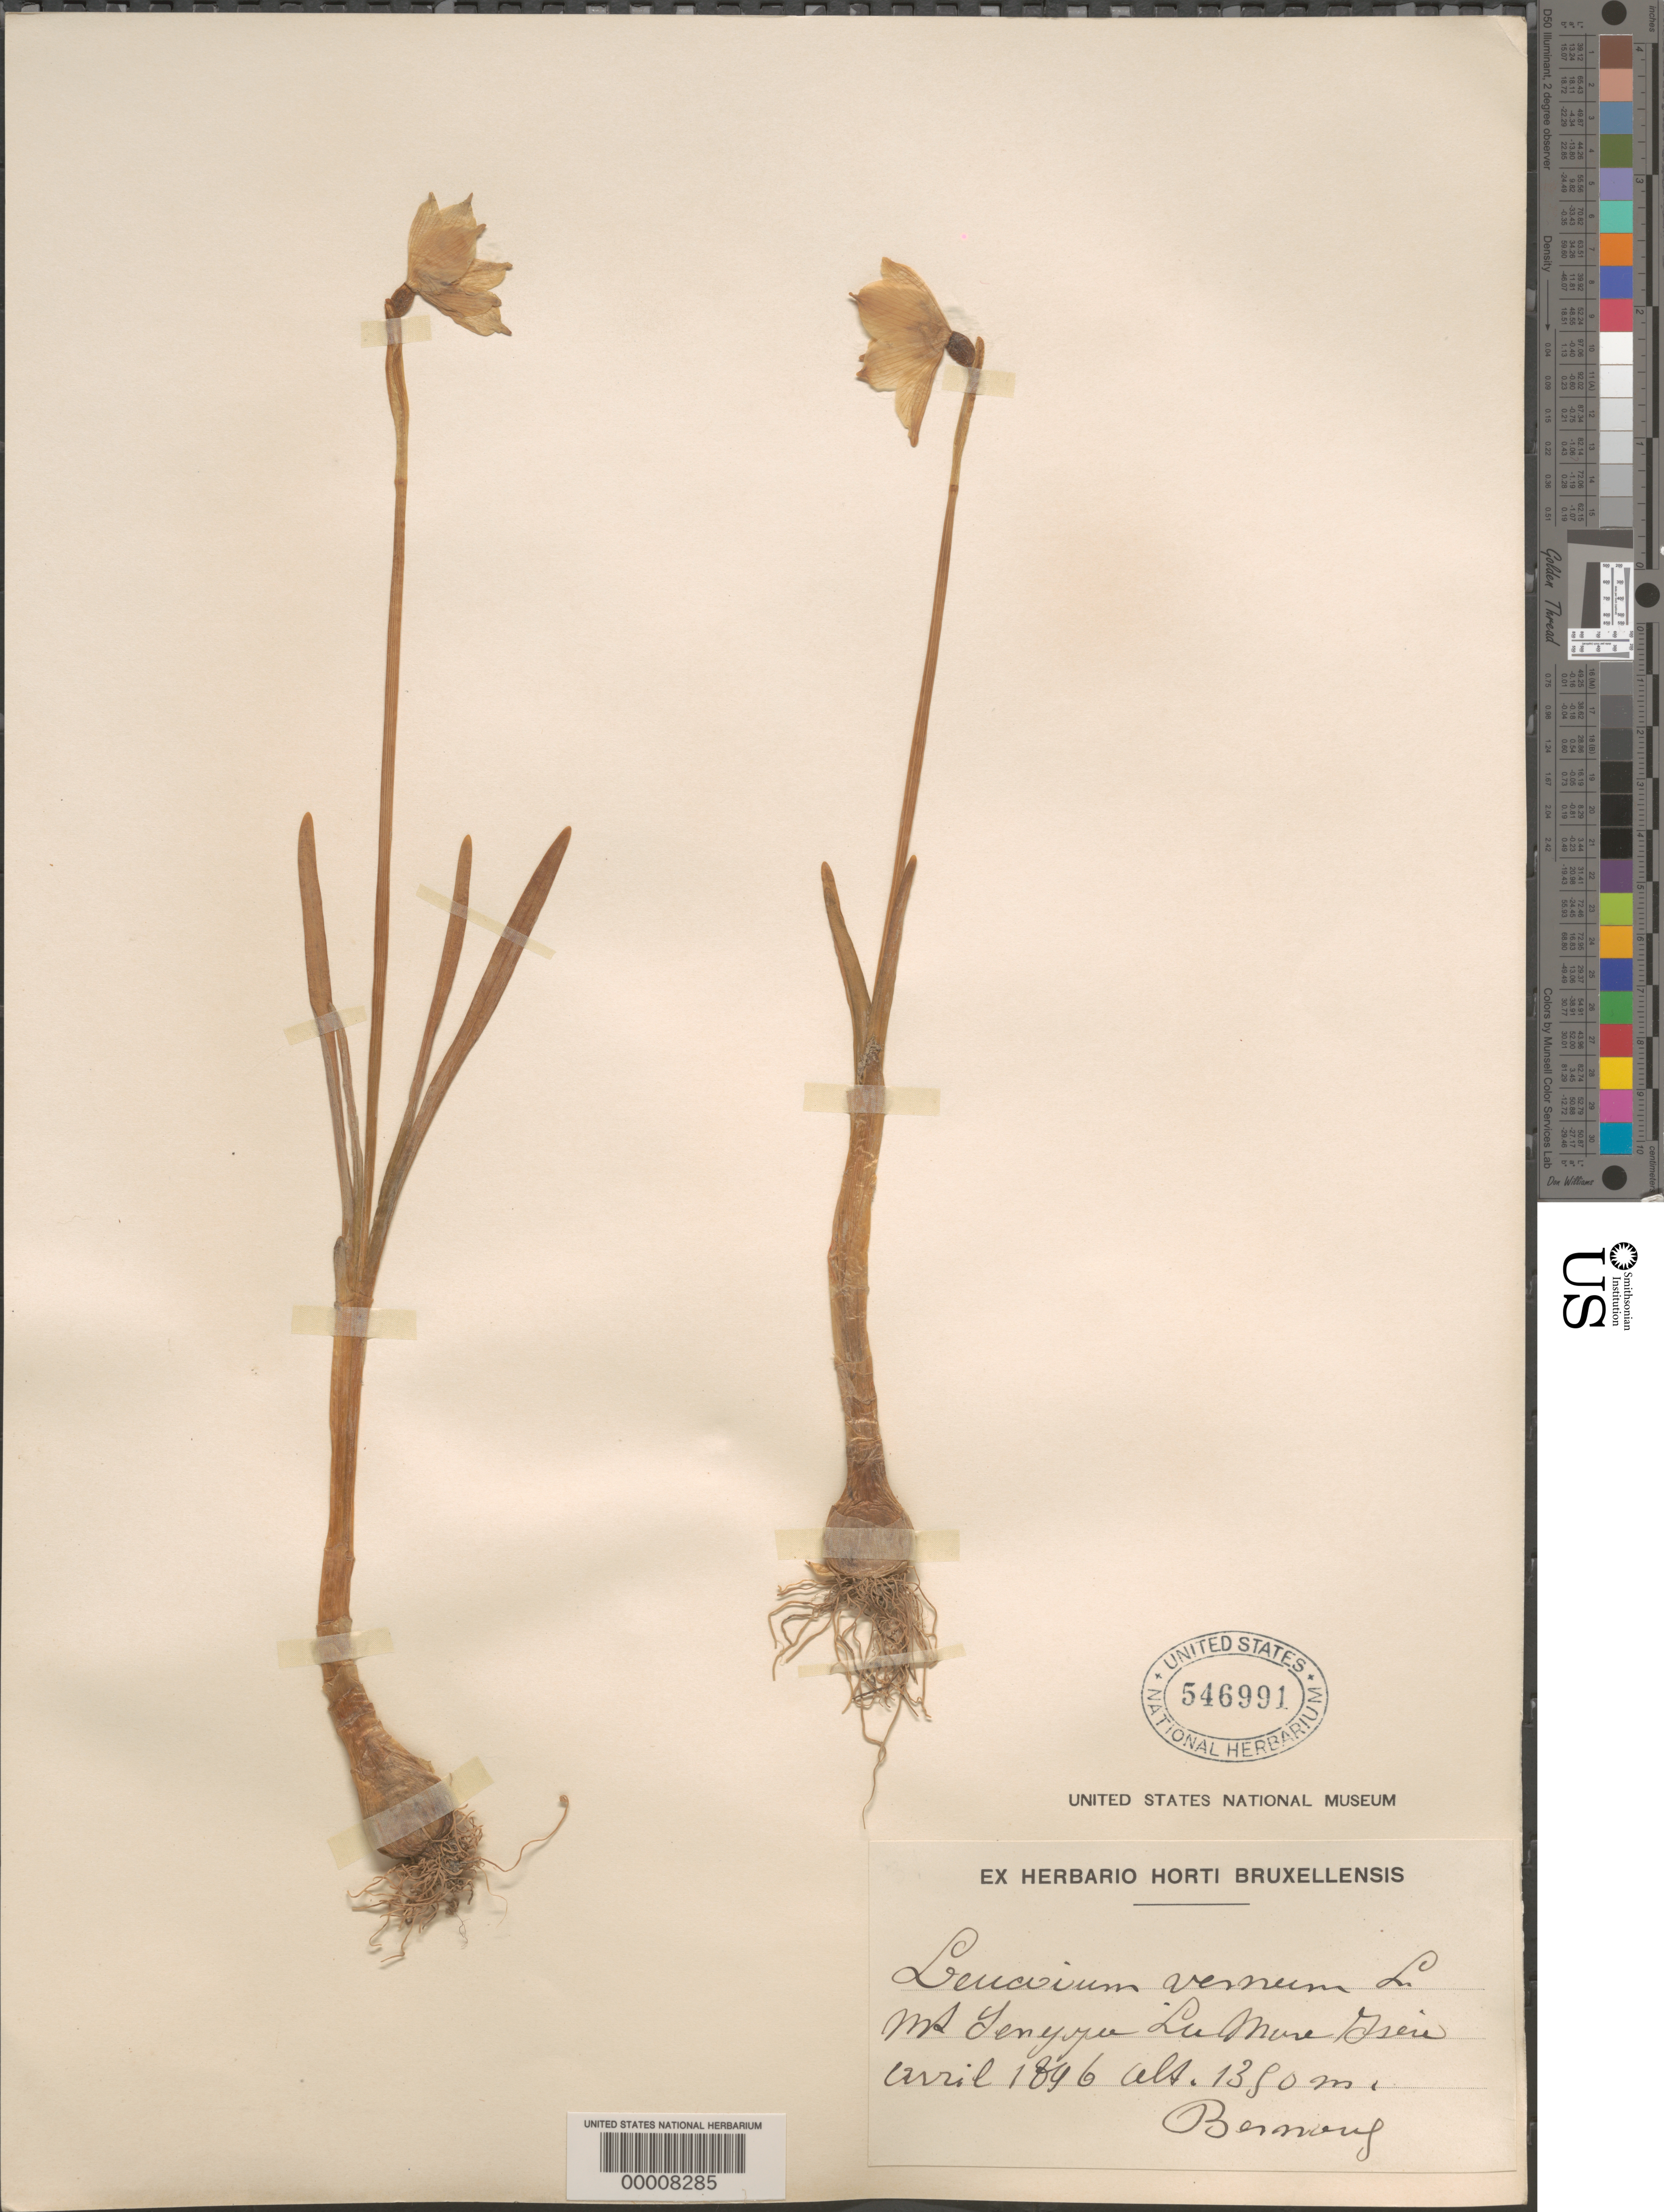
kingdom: Plantae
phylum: Tracheophyta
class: Liliopsida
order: Asparagales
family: Amaryllidaceae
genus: Leucojum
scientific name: Leucojum vernum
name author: L.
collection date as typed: Apr 1896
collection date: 1896-04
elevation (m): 1350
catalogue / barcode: US 546991